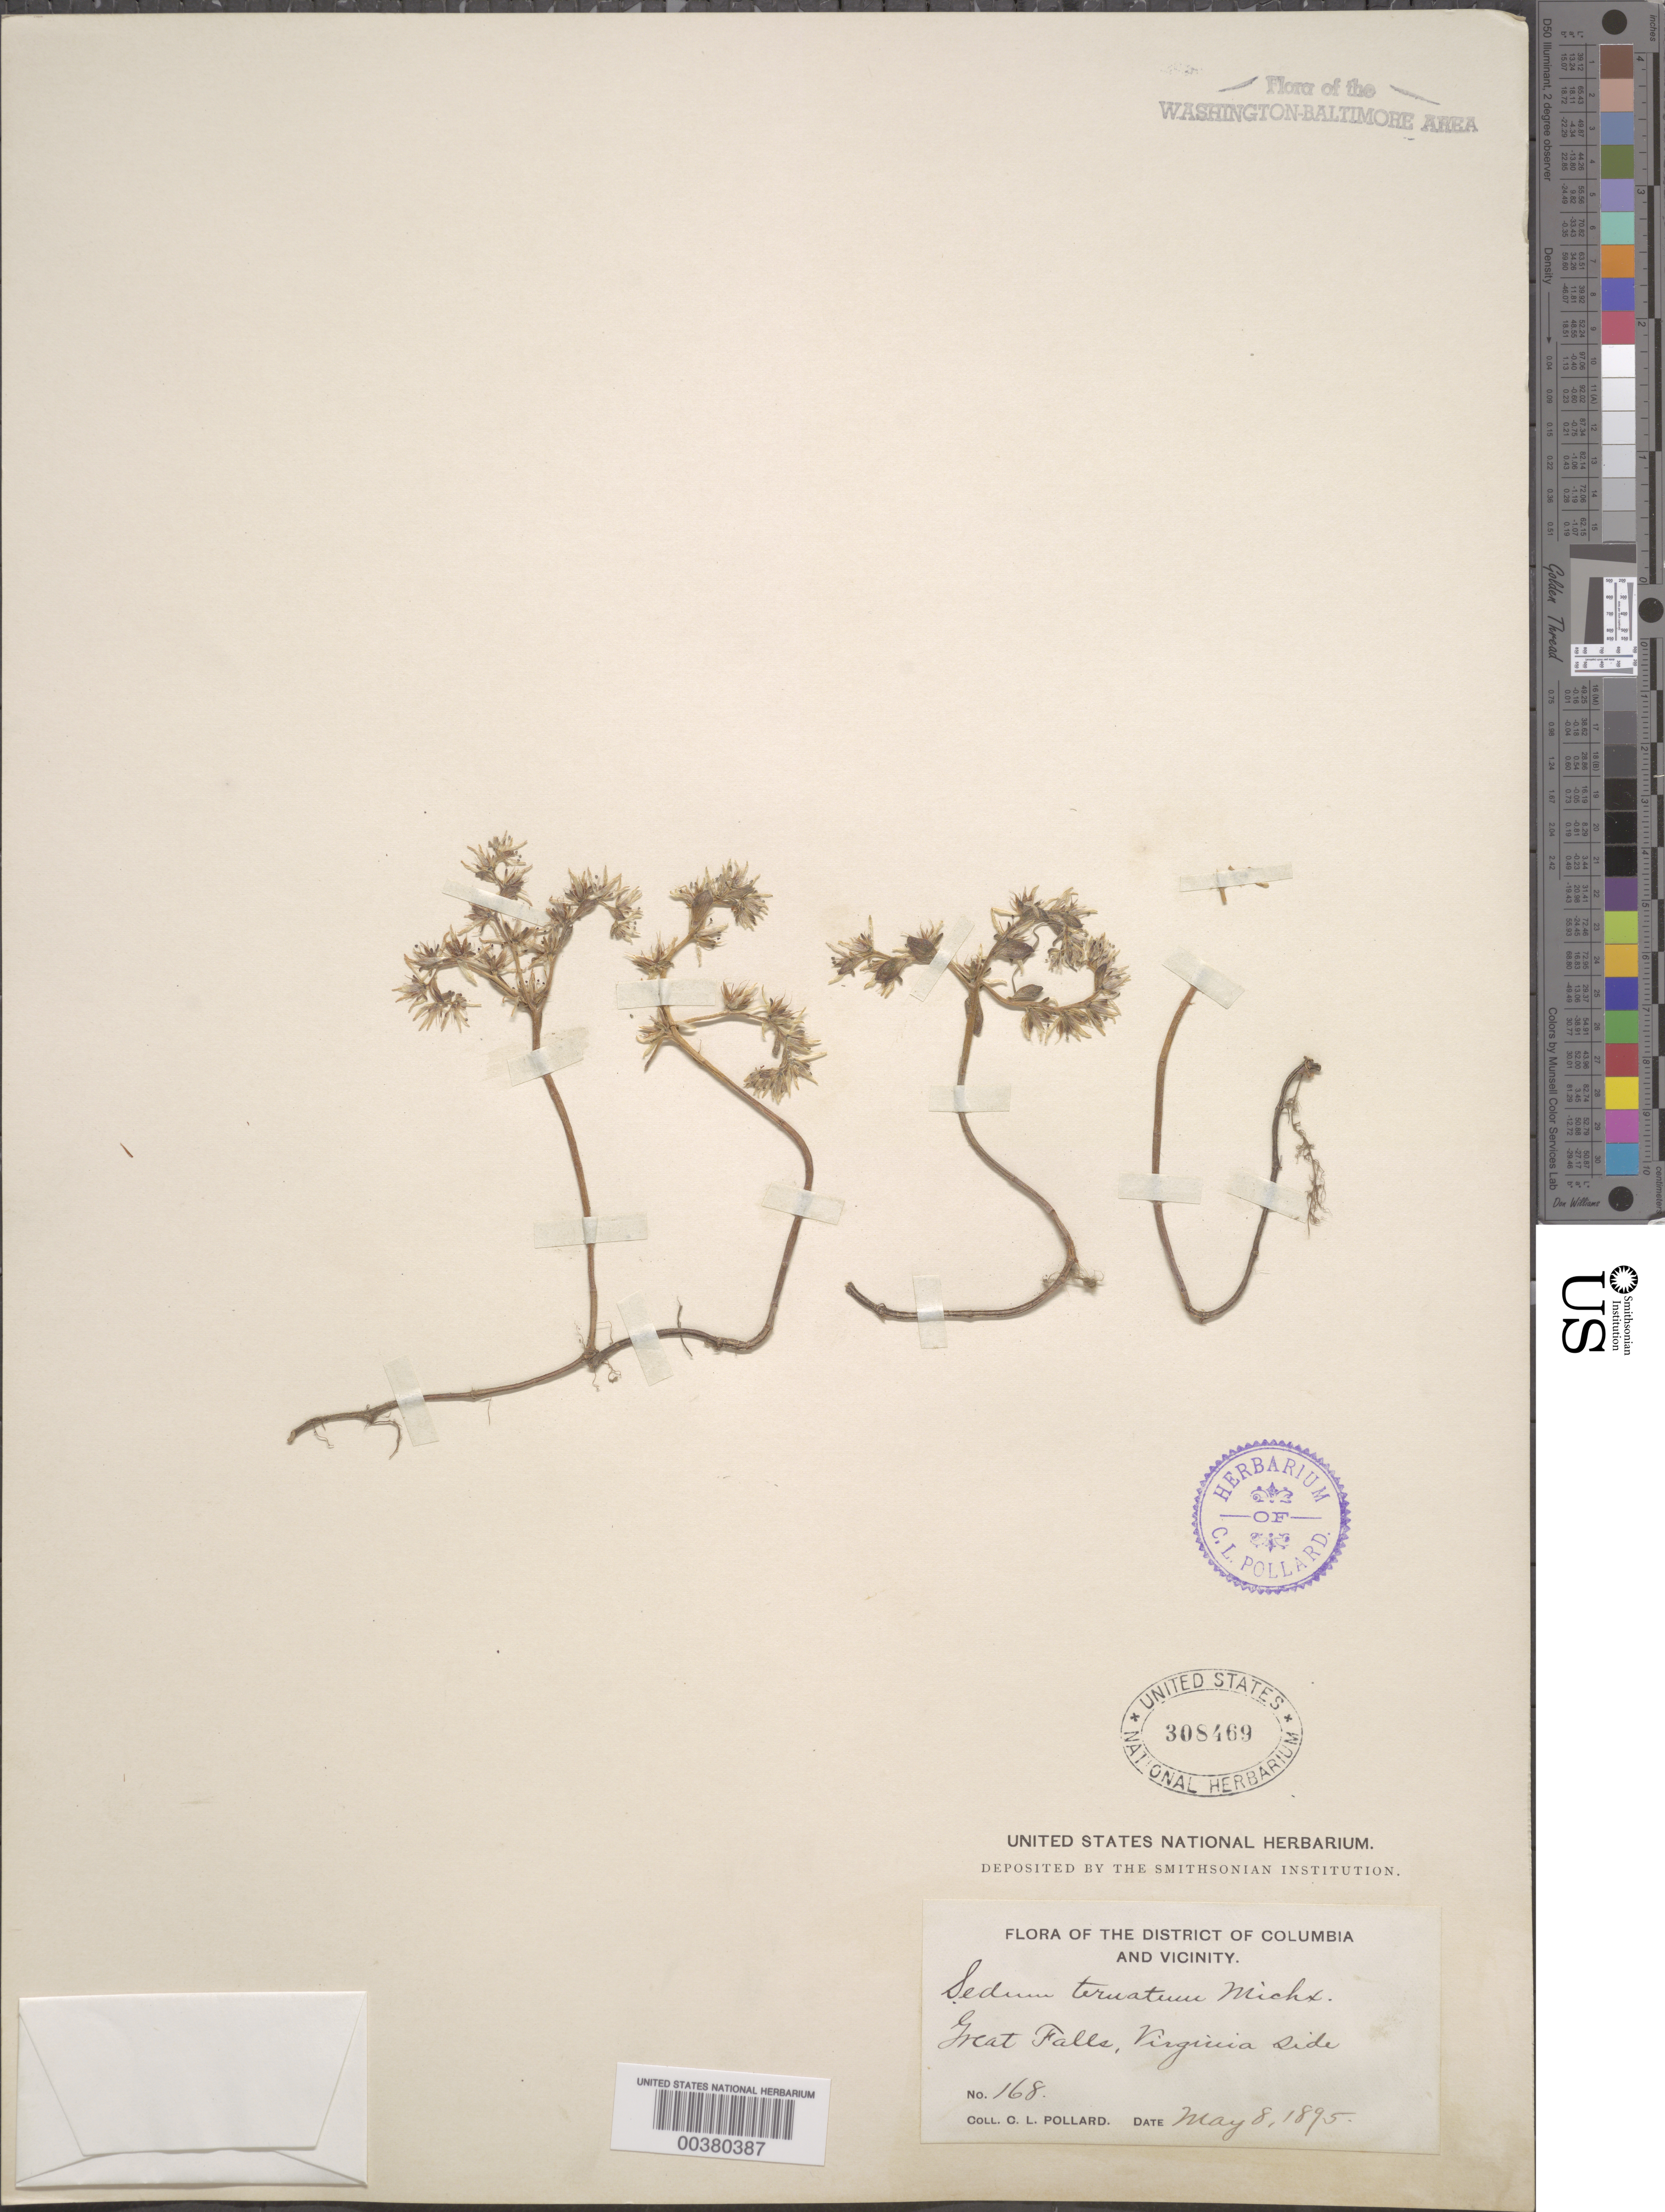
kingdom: Plantae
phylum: Tracheophyta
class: Magnoliopsida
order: Saxifragales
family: Crassulaceae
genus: Sedum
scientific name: Sedum ternatum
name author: Michx.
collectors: C. L. Pollard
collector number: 168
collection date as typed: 08 May 1895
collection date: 1895-05-08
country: United States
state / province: Virginia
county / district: Fairfax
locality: Great Falls C. & O. Canal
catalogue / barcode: US 308469